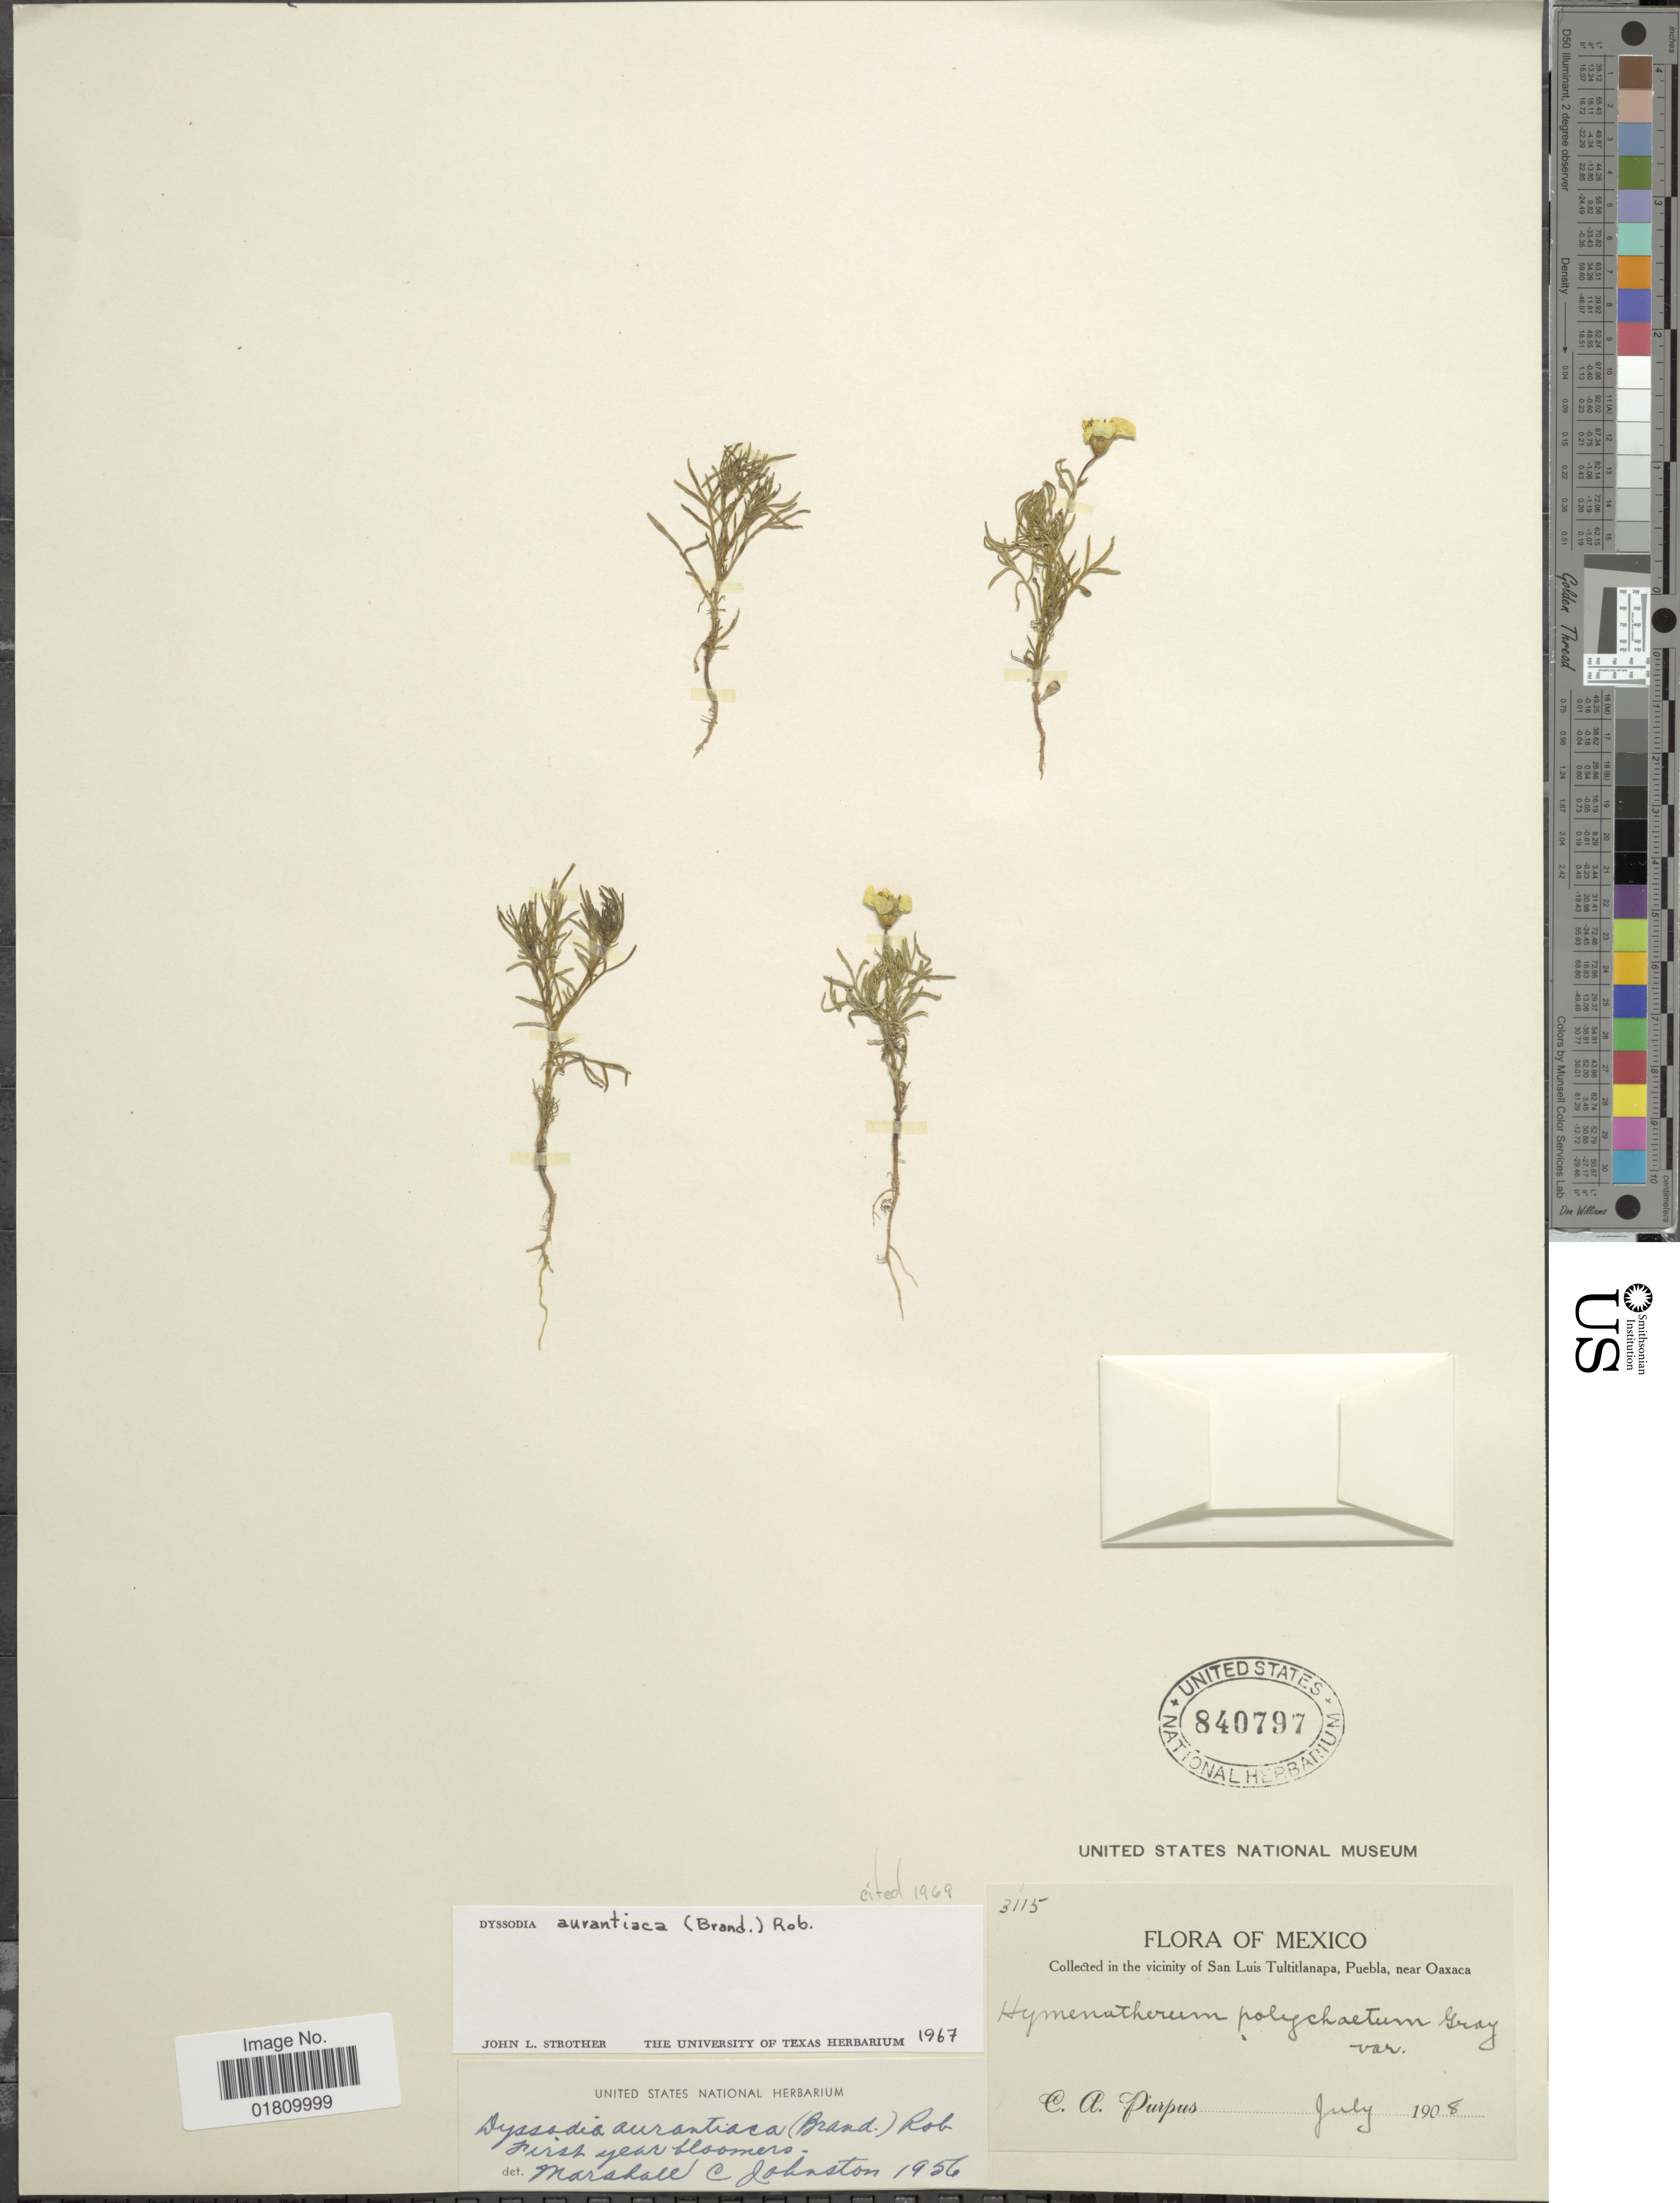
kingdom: Plantae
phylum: Tracheophyta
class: Magnoliopsida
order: Asterales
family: Asteraceae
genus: Thymophylla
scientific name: Thymophylla aurantiaca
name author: (Brandegee) Rydb.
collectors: C. A. Purpus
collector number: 3115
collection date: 1908-07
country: Mexico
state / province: Puebla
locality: Vicinity of San Luis Tultitlanapa, Puebla, near Oaxaca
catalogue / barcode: US 840797